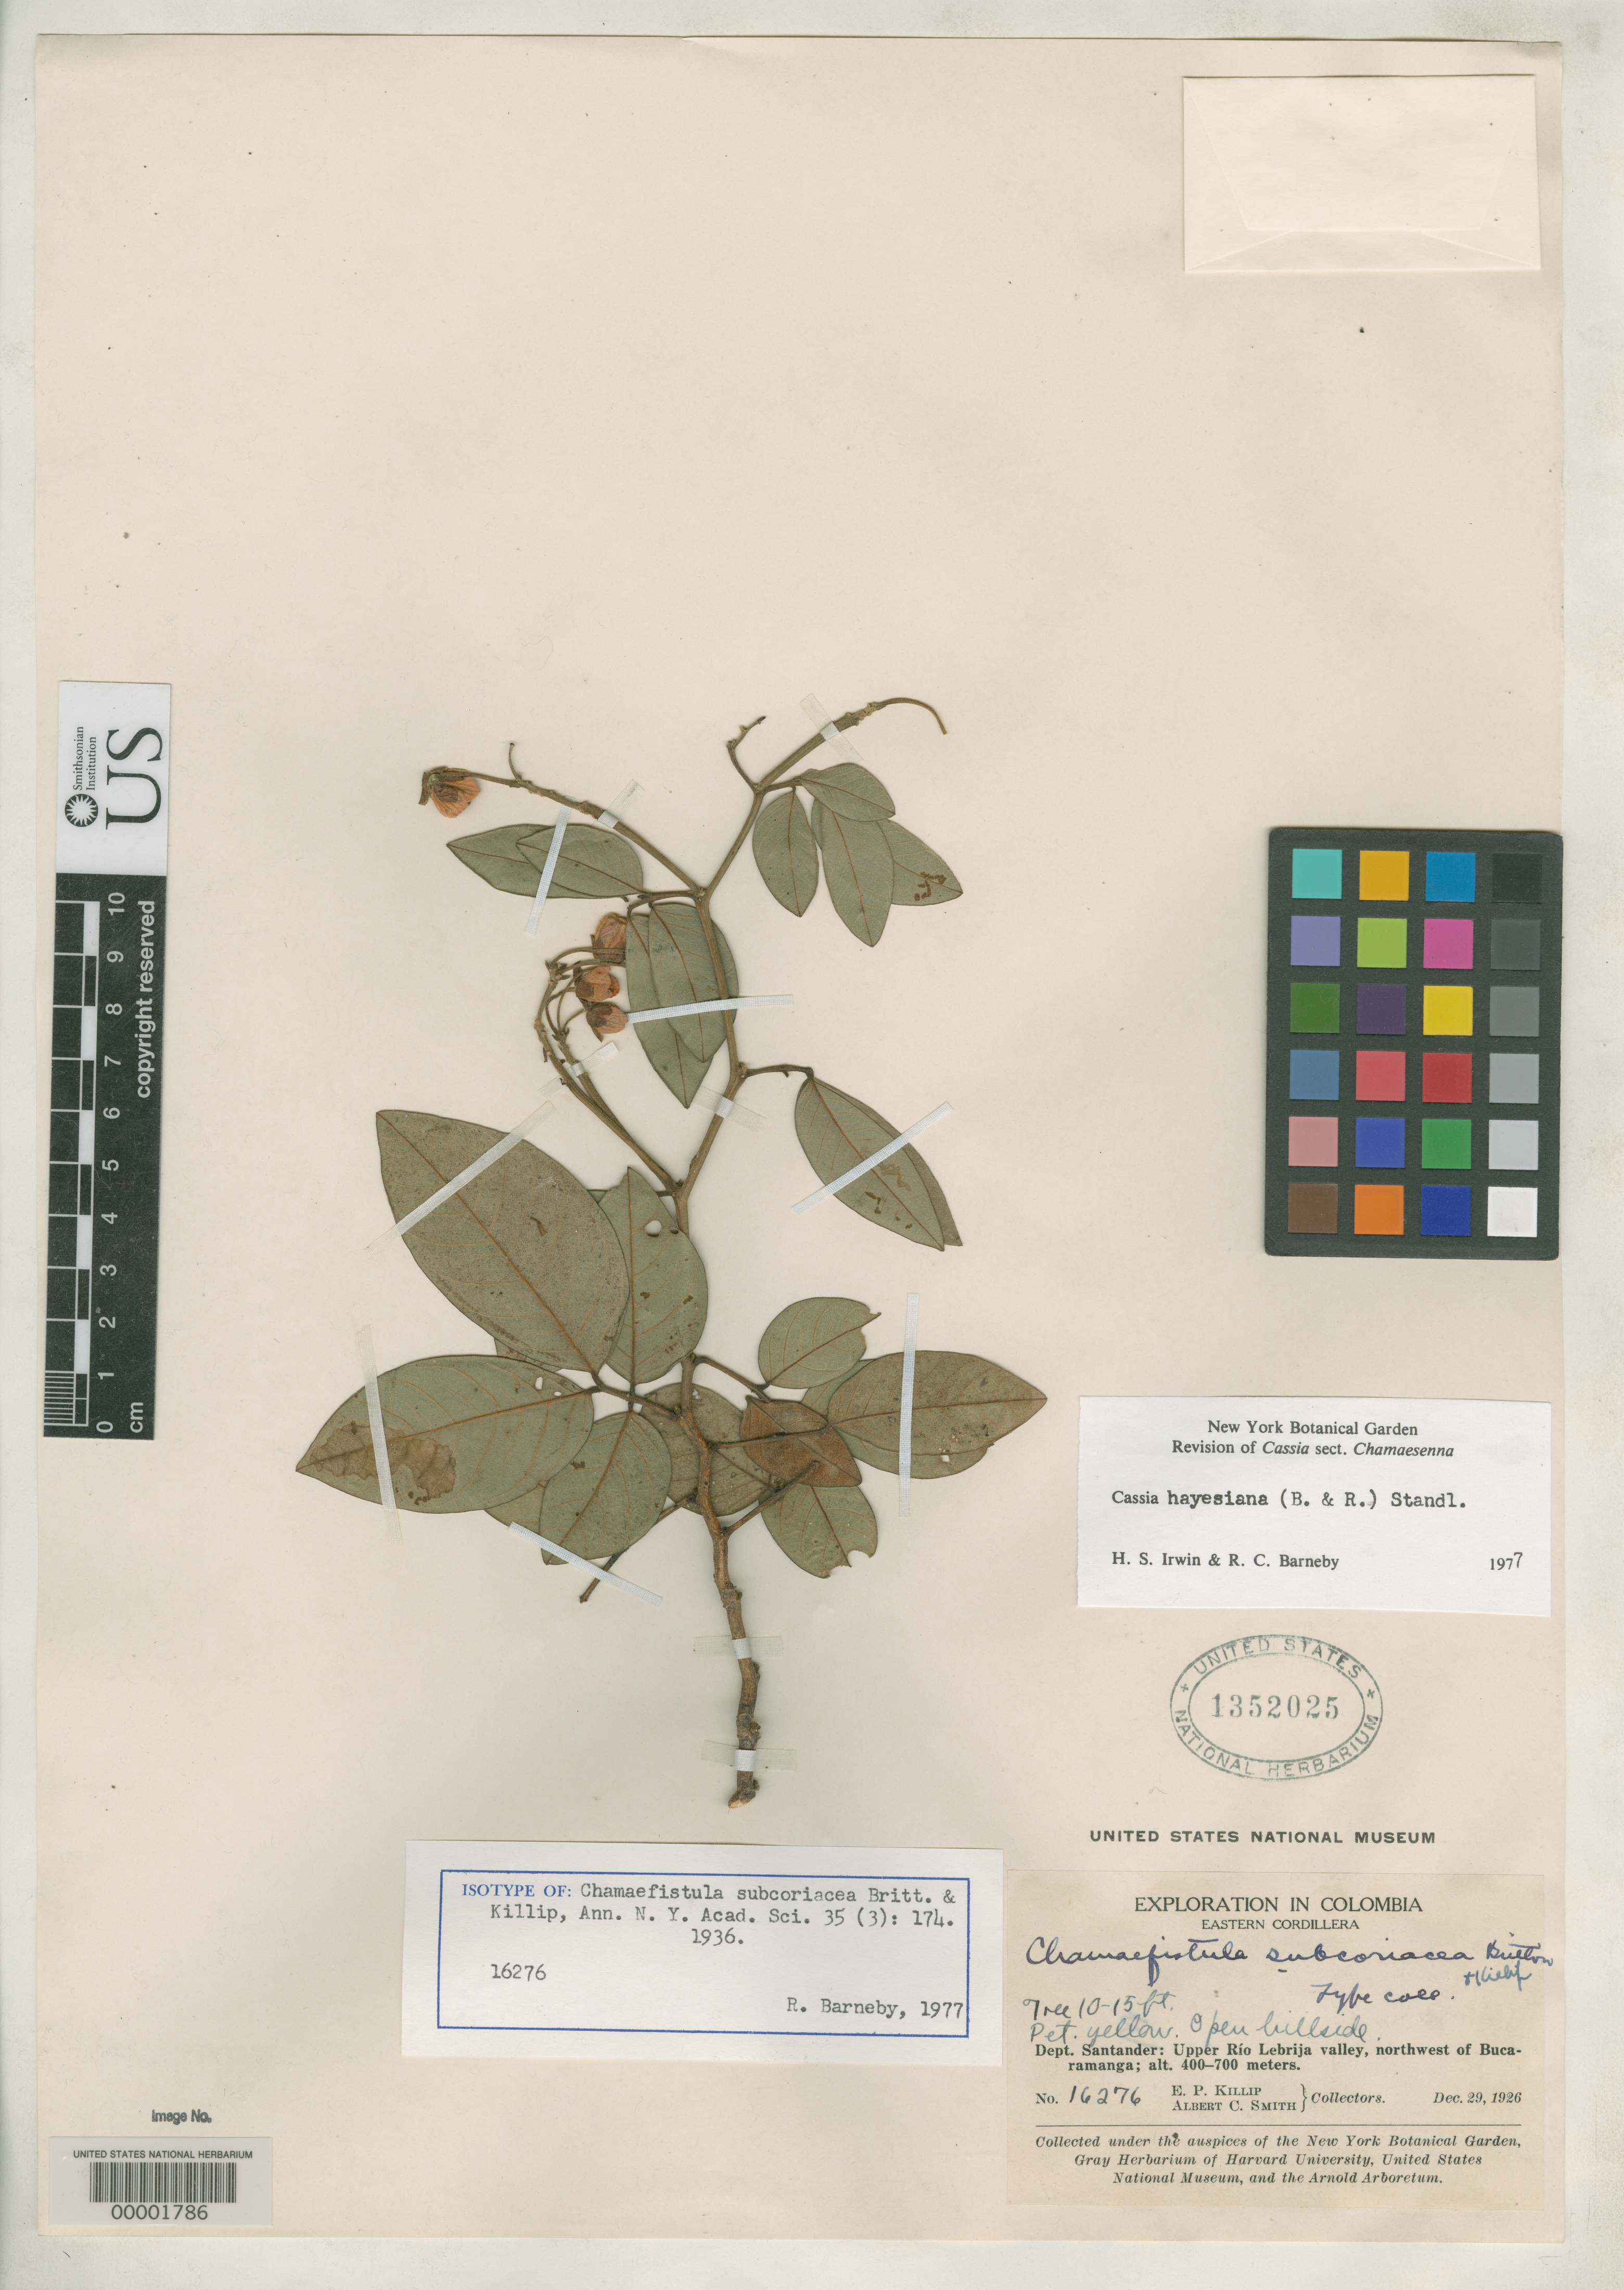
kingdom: Plantae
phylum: Tracheophyta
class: Magnoliopsida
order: Fabales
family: Fabaceae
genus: Chamaefistula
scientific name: Chamaefistula subcoriacea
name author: Britton & Killip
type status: Isotype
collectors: E. P. Killip & A. C. Smith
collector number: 16276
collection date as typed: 29 Dec 1926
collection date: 1926-12-29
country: Colombia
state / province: Santander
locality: Upper Rio Lebrija Valley.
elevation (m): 400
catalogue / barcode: US 1352025